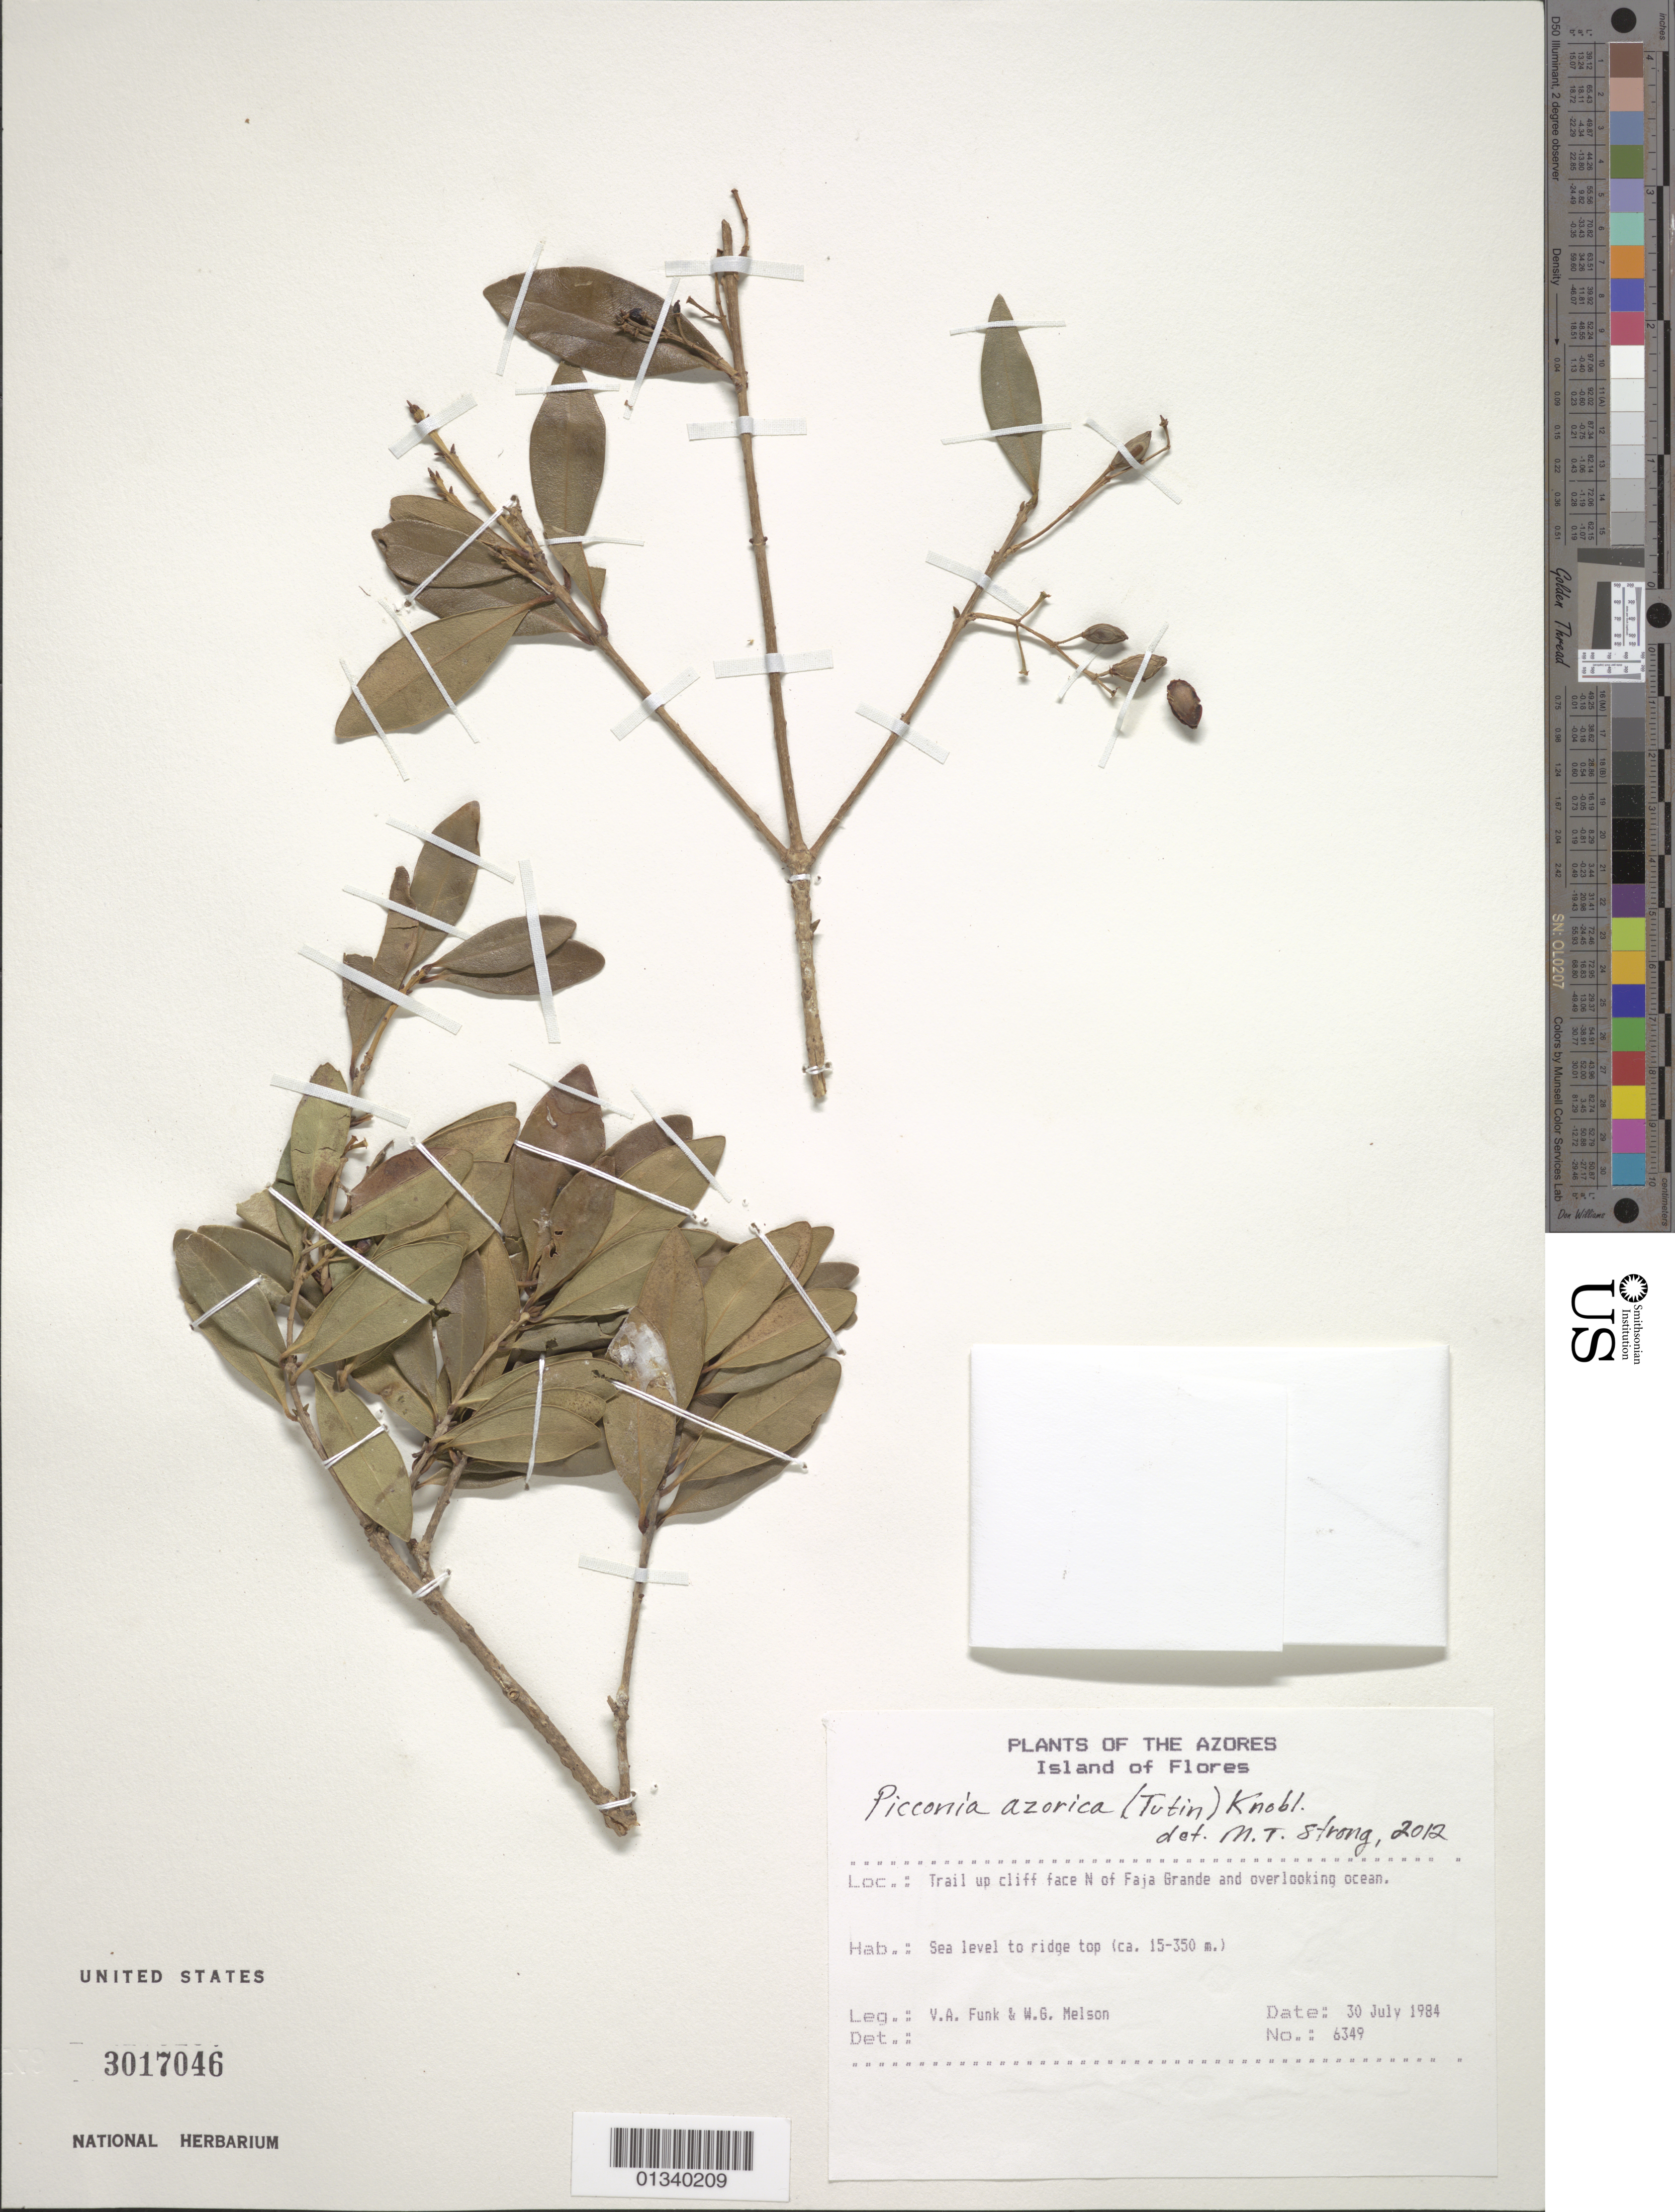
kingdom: Plantae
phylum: Tracheophyta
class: Magnoliopsida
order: Lamiales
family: Oleaceae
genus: Picconia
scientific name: Picconia azorica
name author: (Tutin) Knobl.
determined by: Strong, Mark T., (BOT), Smithsonian Institution - National Museum of Natural History (UNITED STATES)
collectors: V. Funk & W. Melson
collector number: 6349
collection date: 1984-07-30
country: Portugal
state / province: Azores (Aut. Reg.)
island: Flores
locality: Island of Flores, Trail up cliff face N of Faja Grande and overlooking ocean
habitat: Sea level to ridge top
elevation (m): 15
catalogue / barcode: US 3017046